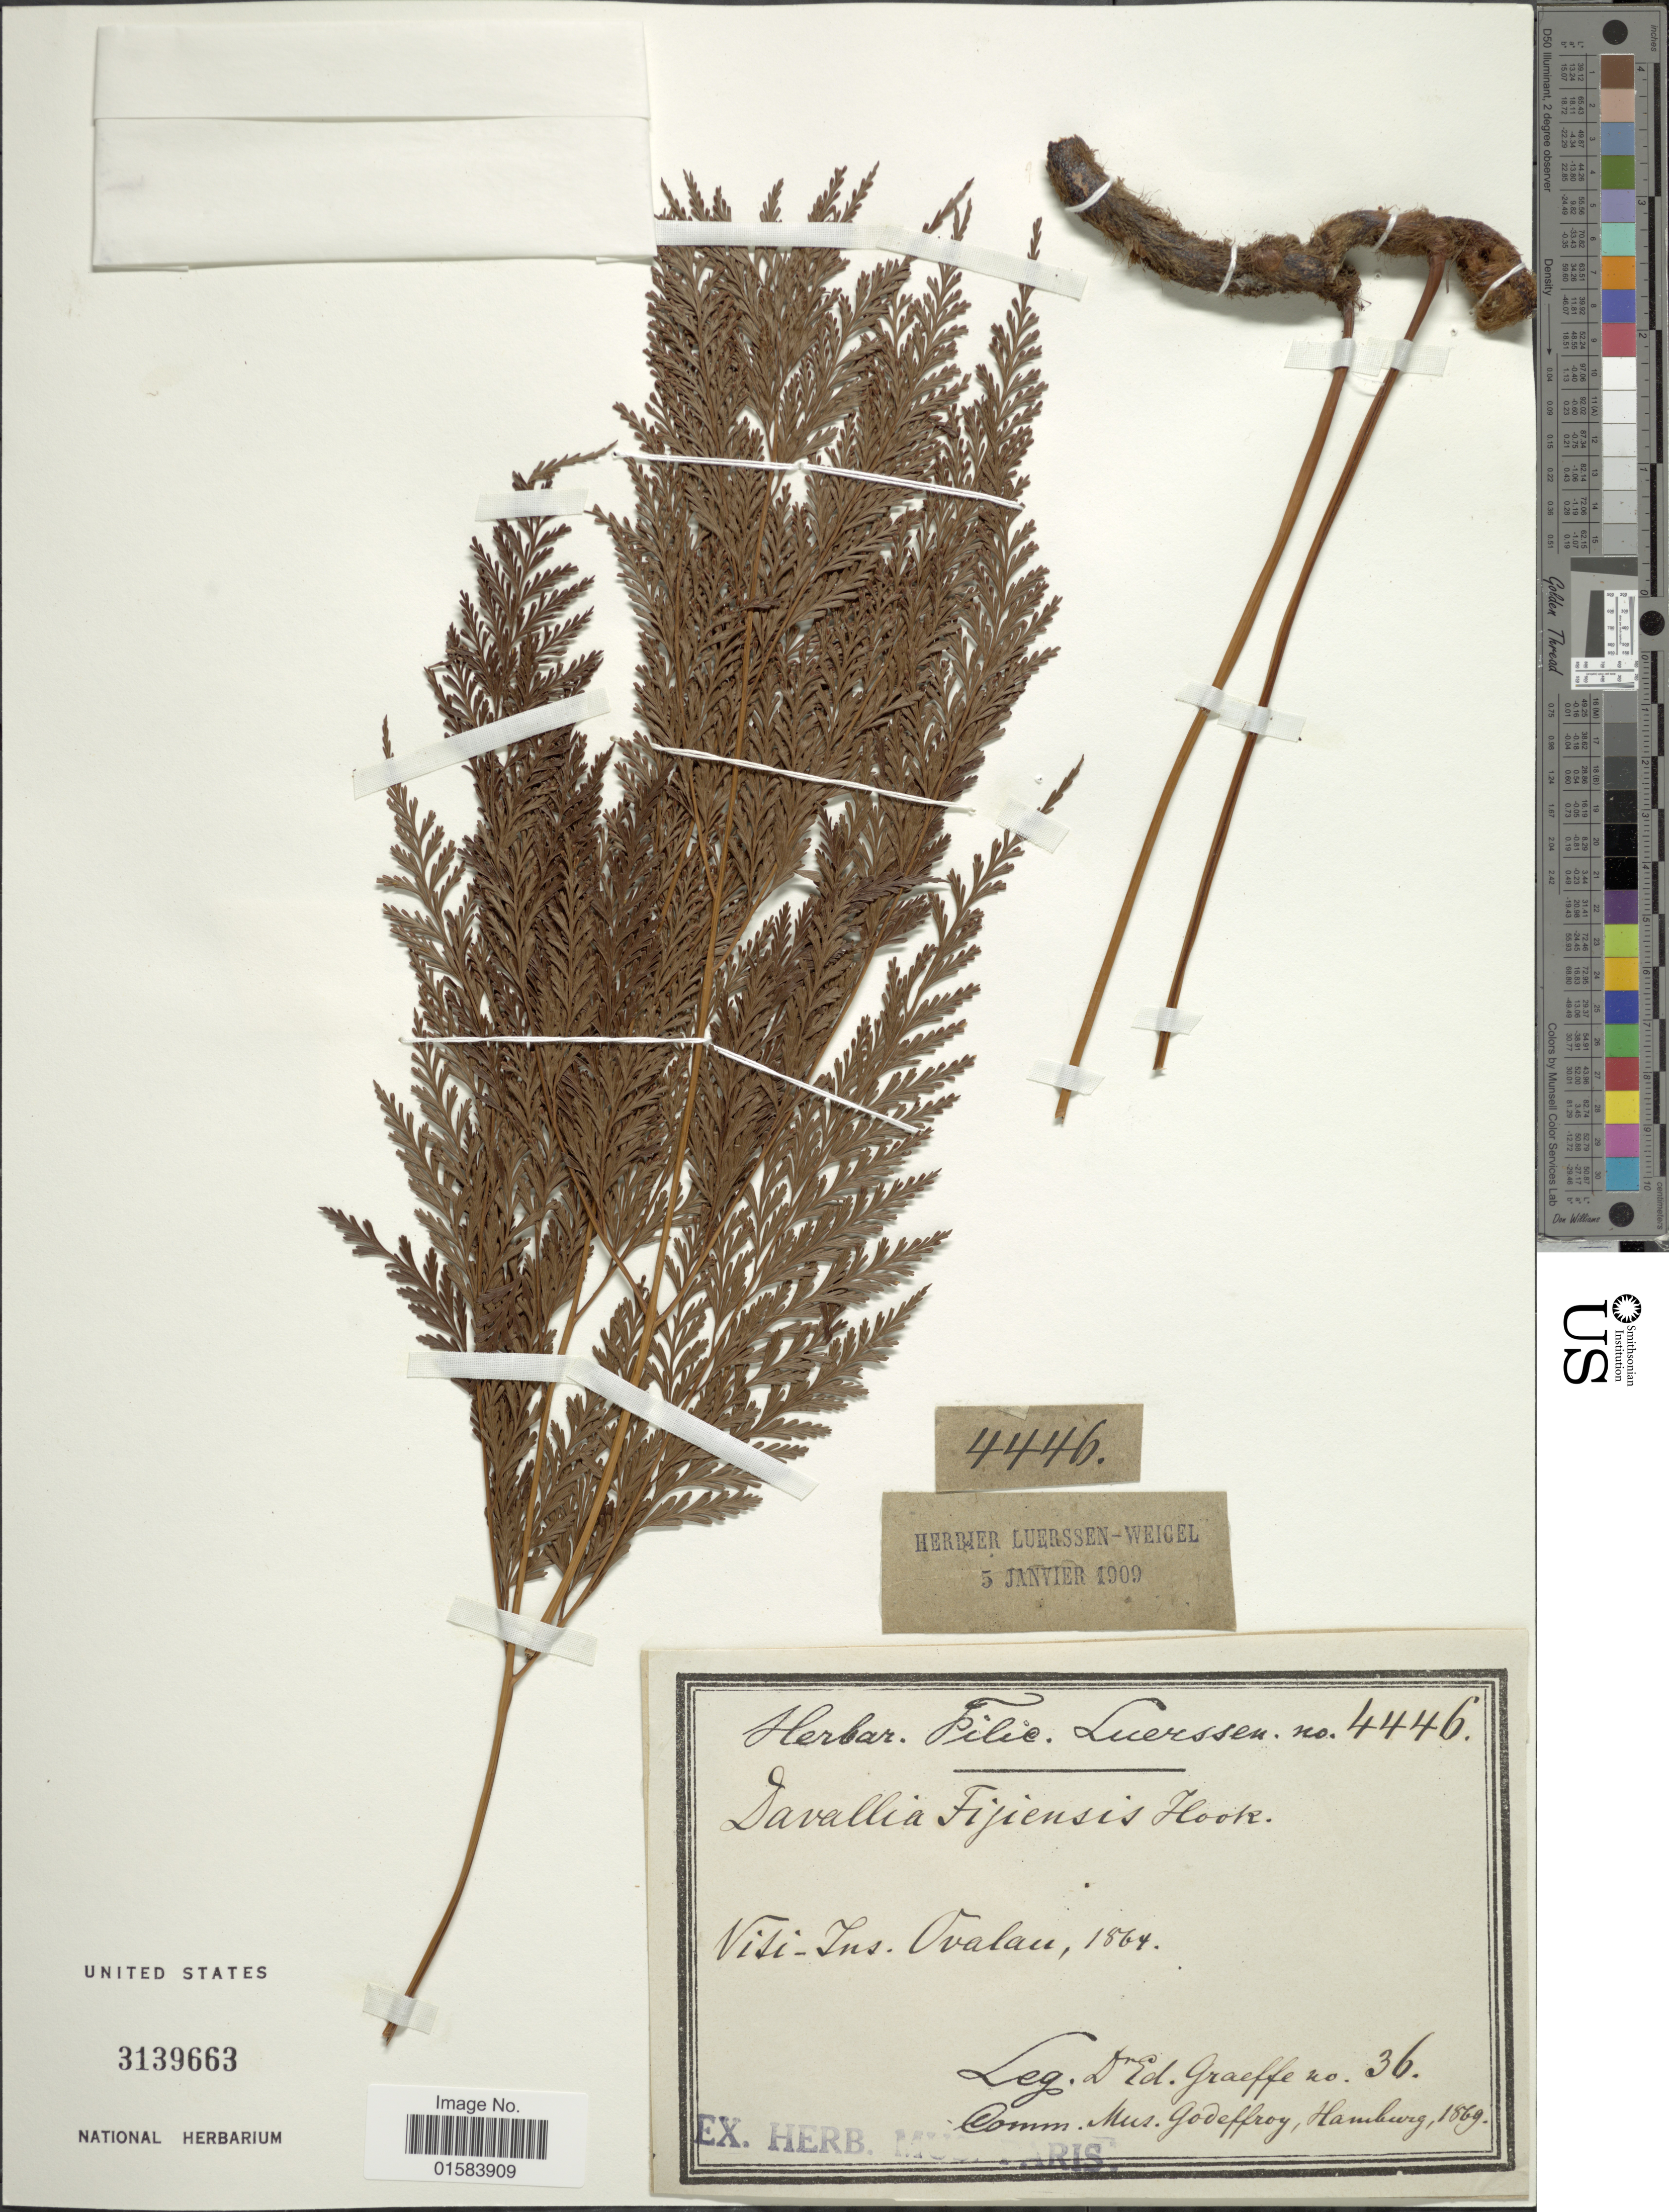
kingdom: Plantae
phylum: Tracheophyta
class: Polypodiopsida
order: Polypodiales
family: Davalliaceae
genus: Davallia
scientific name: Davallia solida var. fejeensis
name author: (Hook.) Noot.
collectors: E. Graeffe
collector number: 36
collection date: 1864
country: Fiji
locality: Viti- Ins. Ovalau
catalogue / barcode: US 3139663